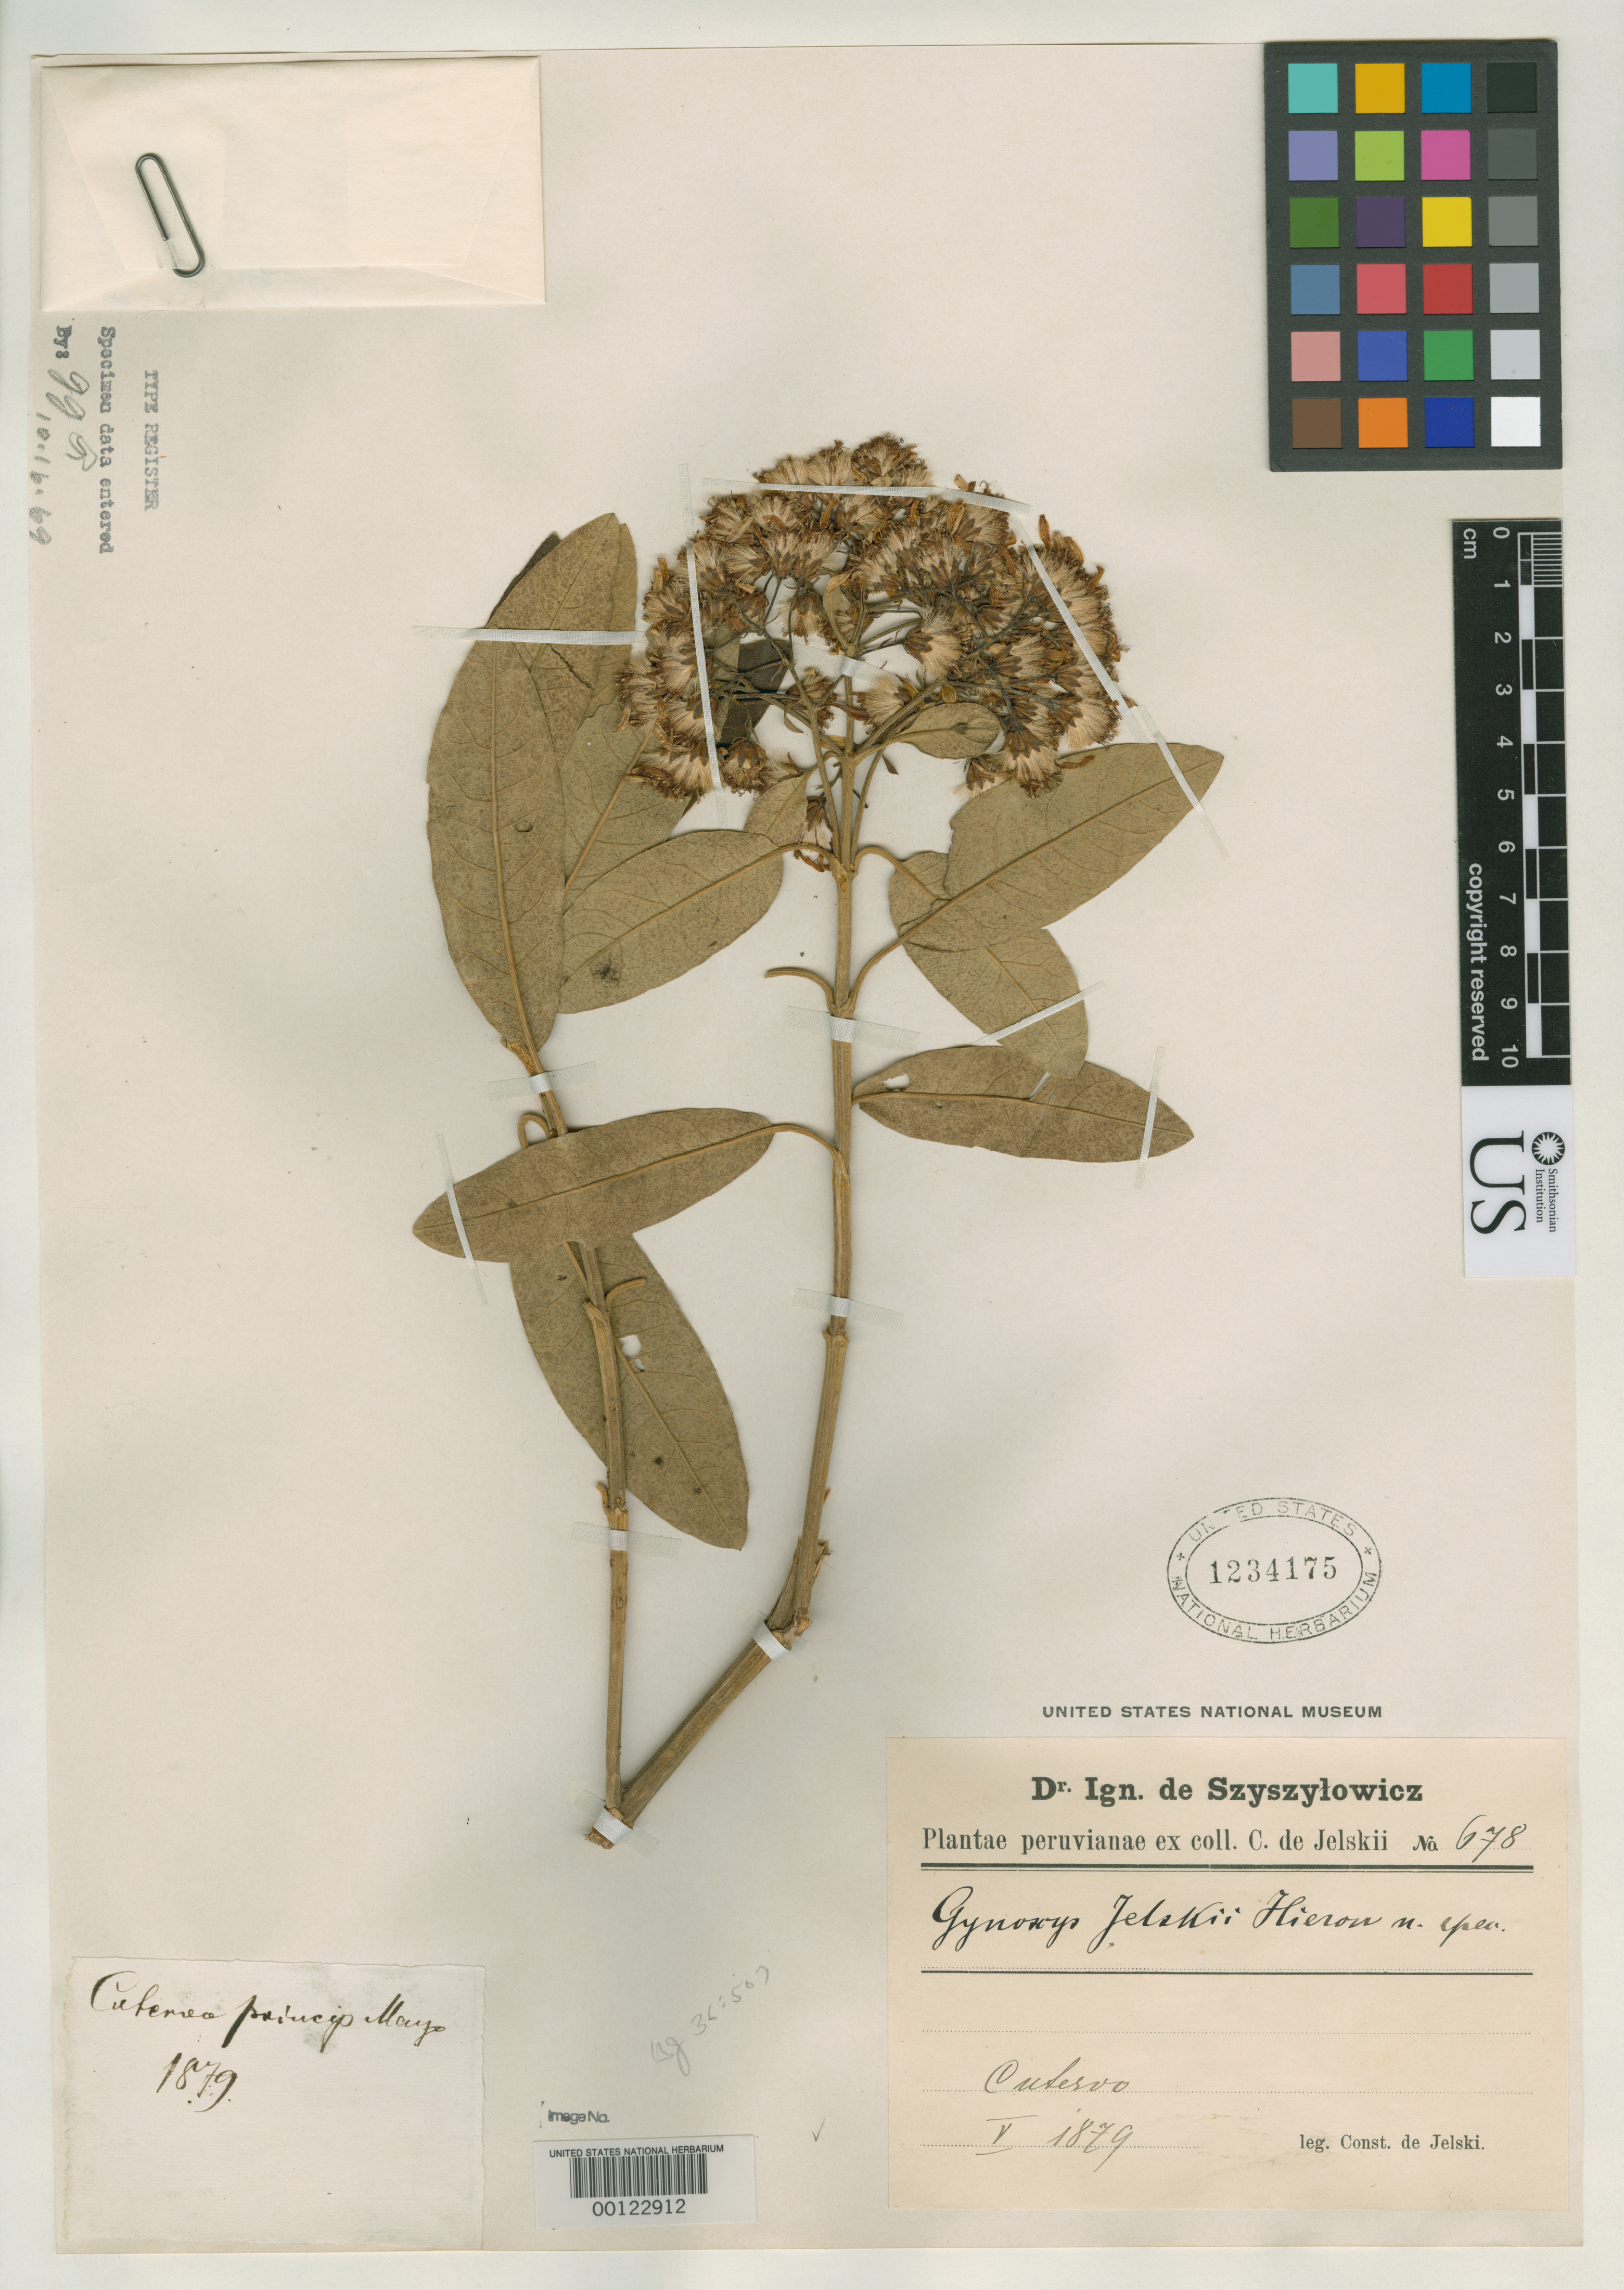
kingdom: Plantae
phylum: Tracheophyta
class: Magnoliopsida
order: Asterales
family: Asteraceae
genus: Gynoxys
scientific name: Gynoxys jelskii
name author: Hieron.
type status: Isotype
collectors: C. von Jelski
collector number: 678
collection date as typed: May 1879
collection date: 1879-05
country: Peru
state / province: Cajamarca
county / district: Cutervo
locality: Cutervo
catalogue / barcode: US 1234175